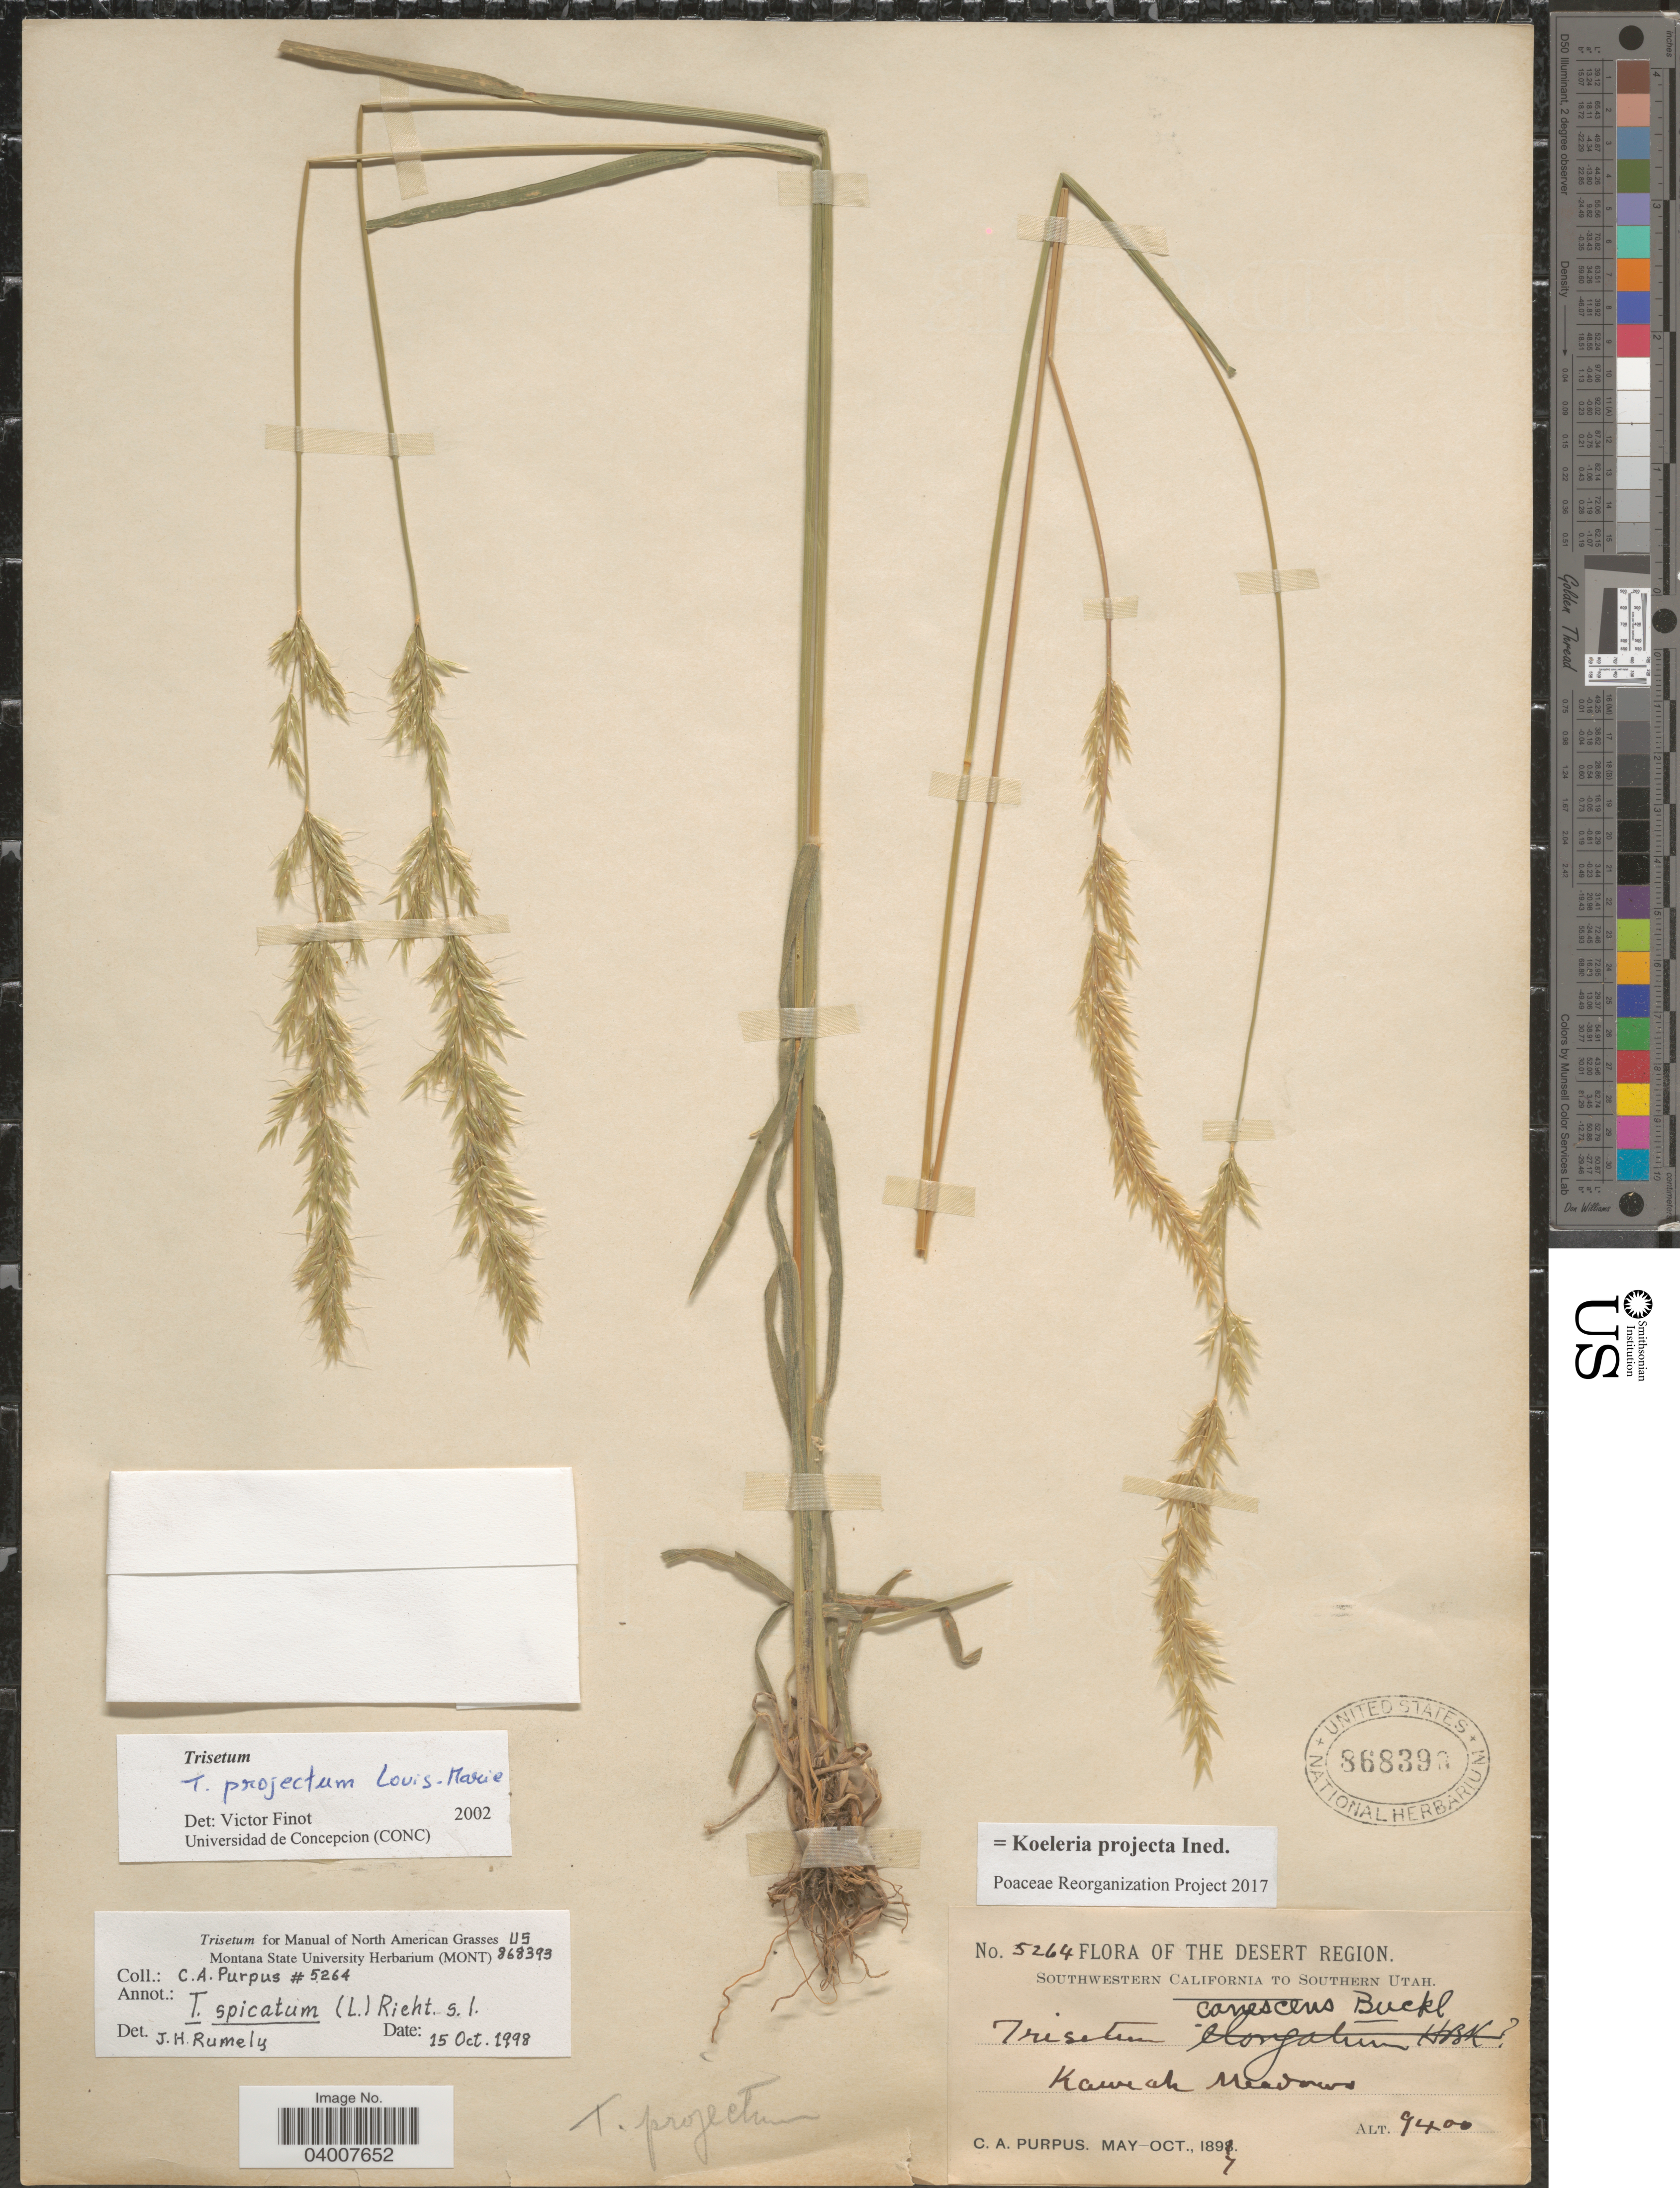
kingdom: Plantae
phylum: Tracheophyta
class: Liliopsida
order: Poales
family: Poaceae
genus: Koeleria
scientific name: Koeleria projecta ined.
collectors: C. A. Purpus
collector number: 5264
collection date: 1897-05/1897-10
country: United States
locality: The Desert Region. Southwestern California to Southern Utah. Kaweah Meadows.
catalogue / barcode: US 868390